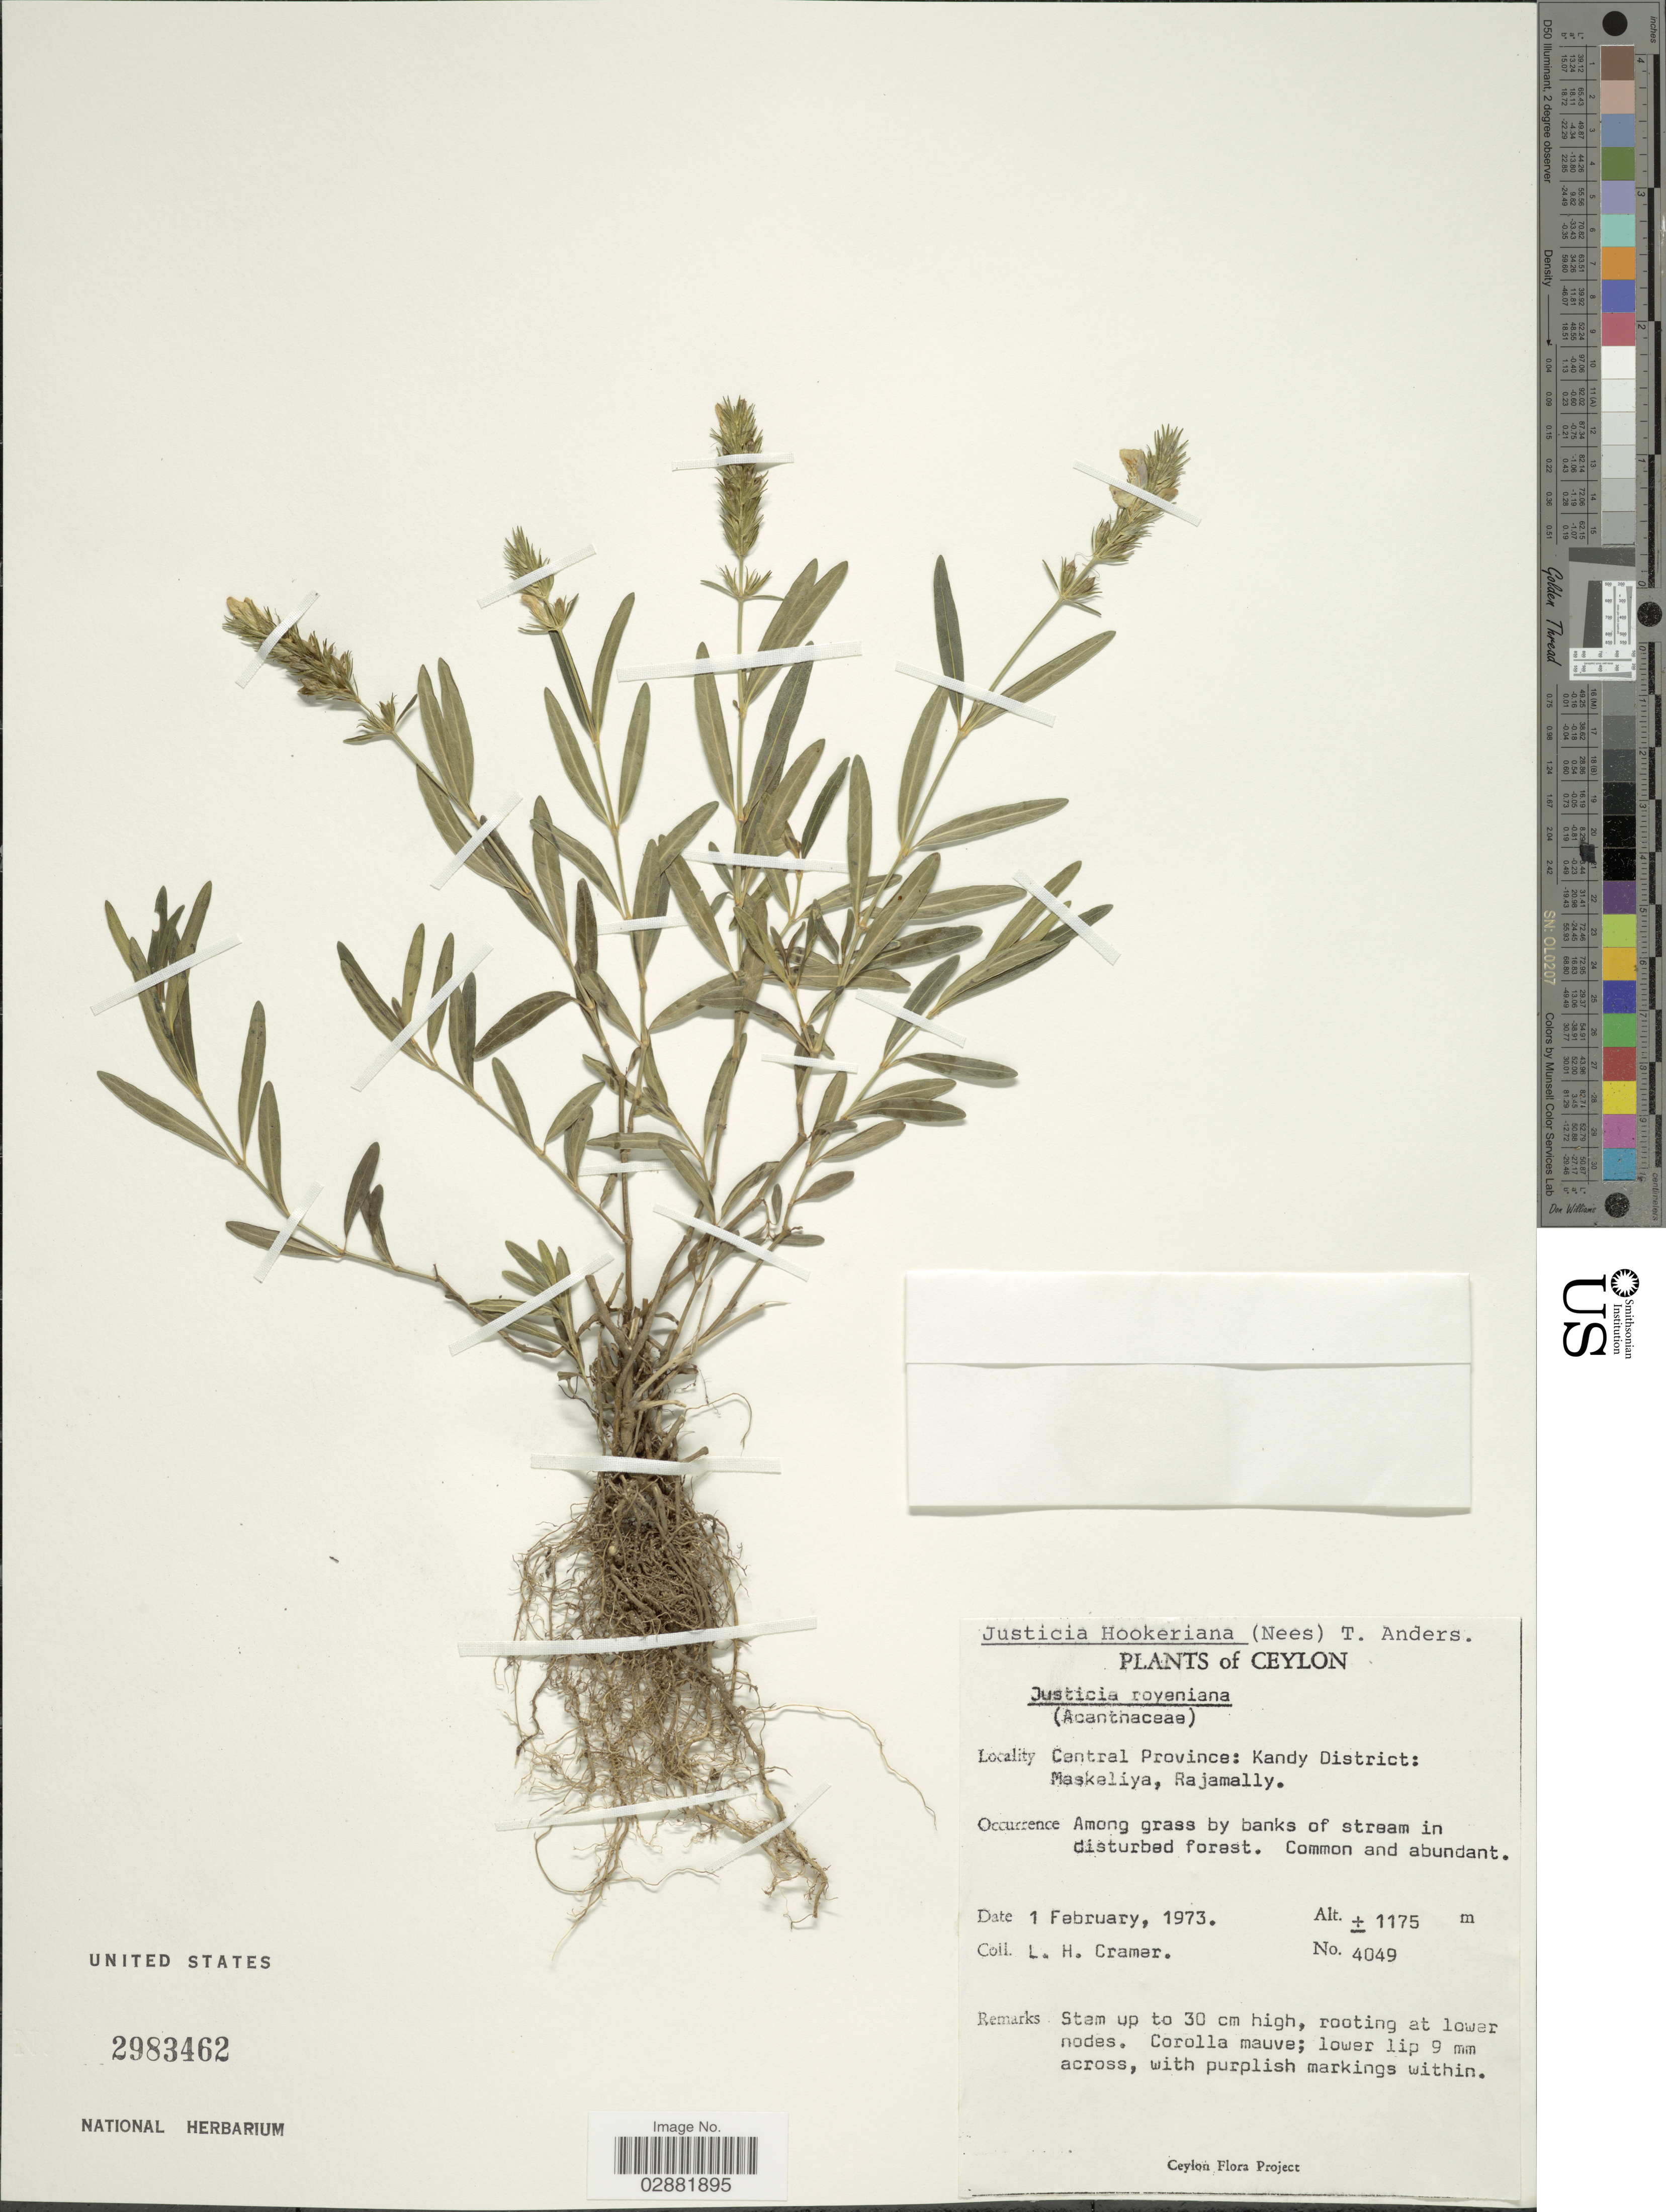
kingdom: Plantae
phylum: Tracheophyta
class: Magnoliopsida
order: Lamiales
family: Acanthaceae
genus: Justicia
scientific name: Justicia hookeriana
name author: T. Anderson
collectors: L. H. Cramer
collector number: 4049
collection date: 1973-02-01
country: Sri Lanka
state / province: Central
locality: Ceylon, Kandy District, Maskeliya, Rajamally.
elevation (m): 1175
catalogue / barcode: US 2983462